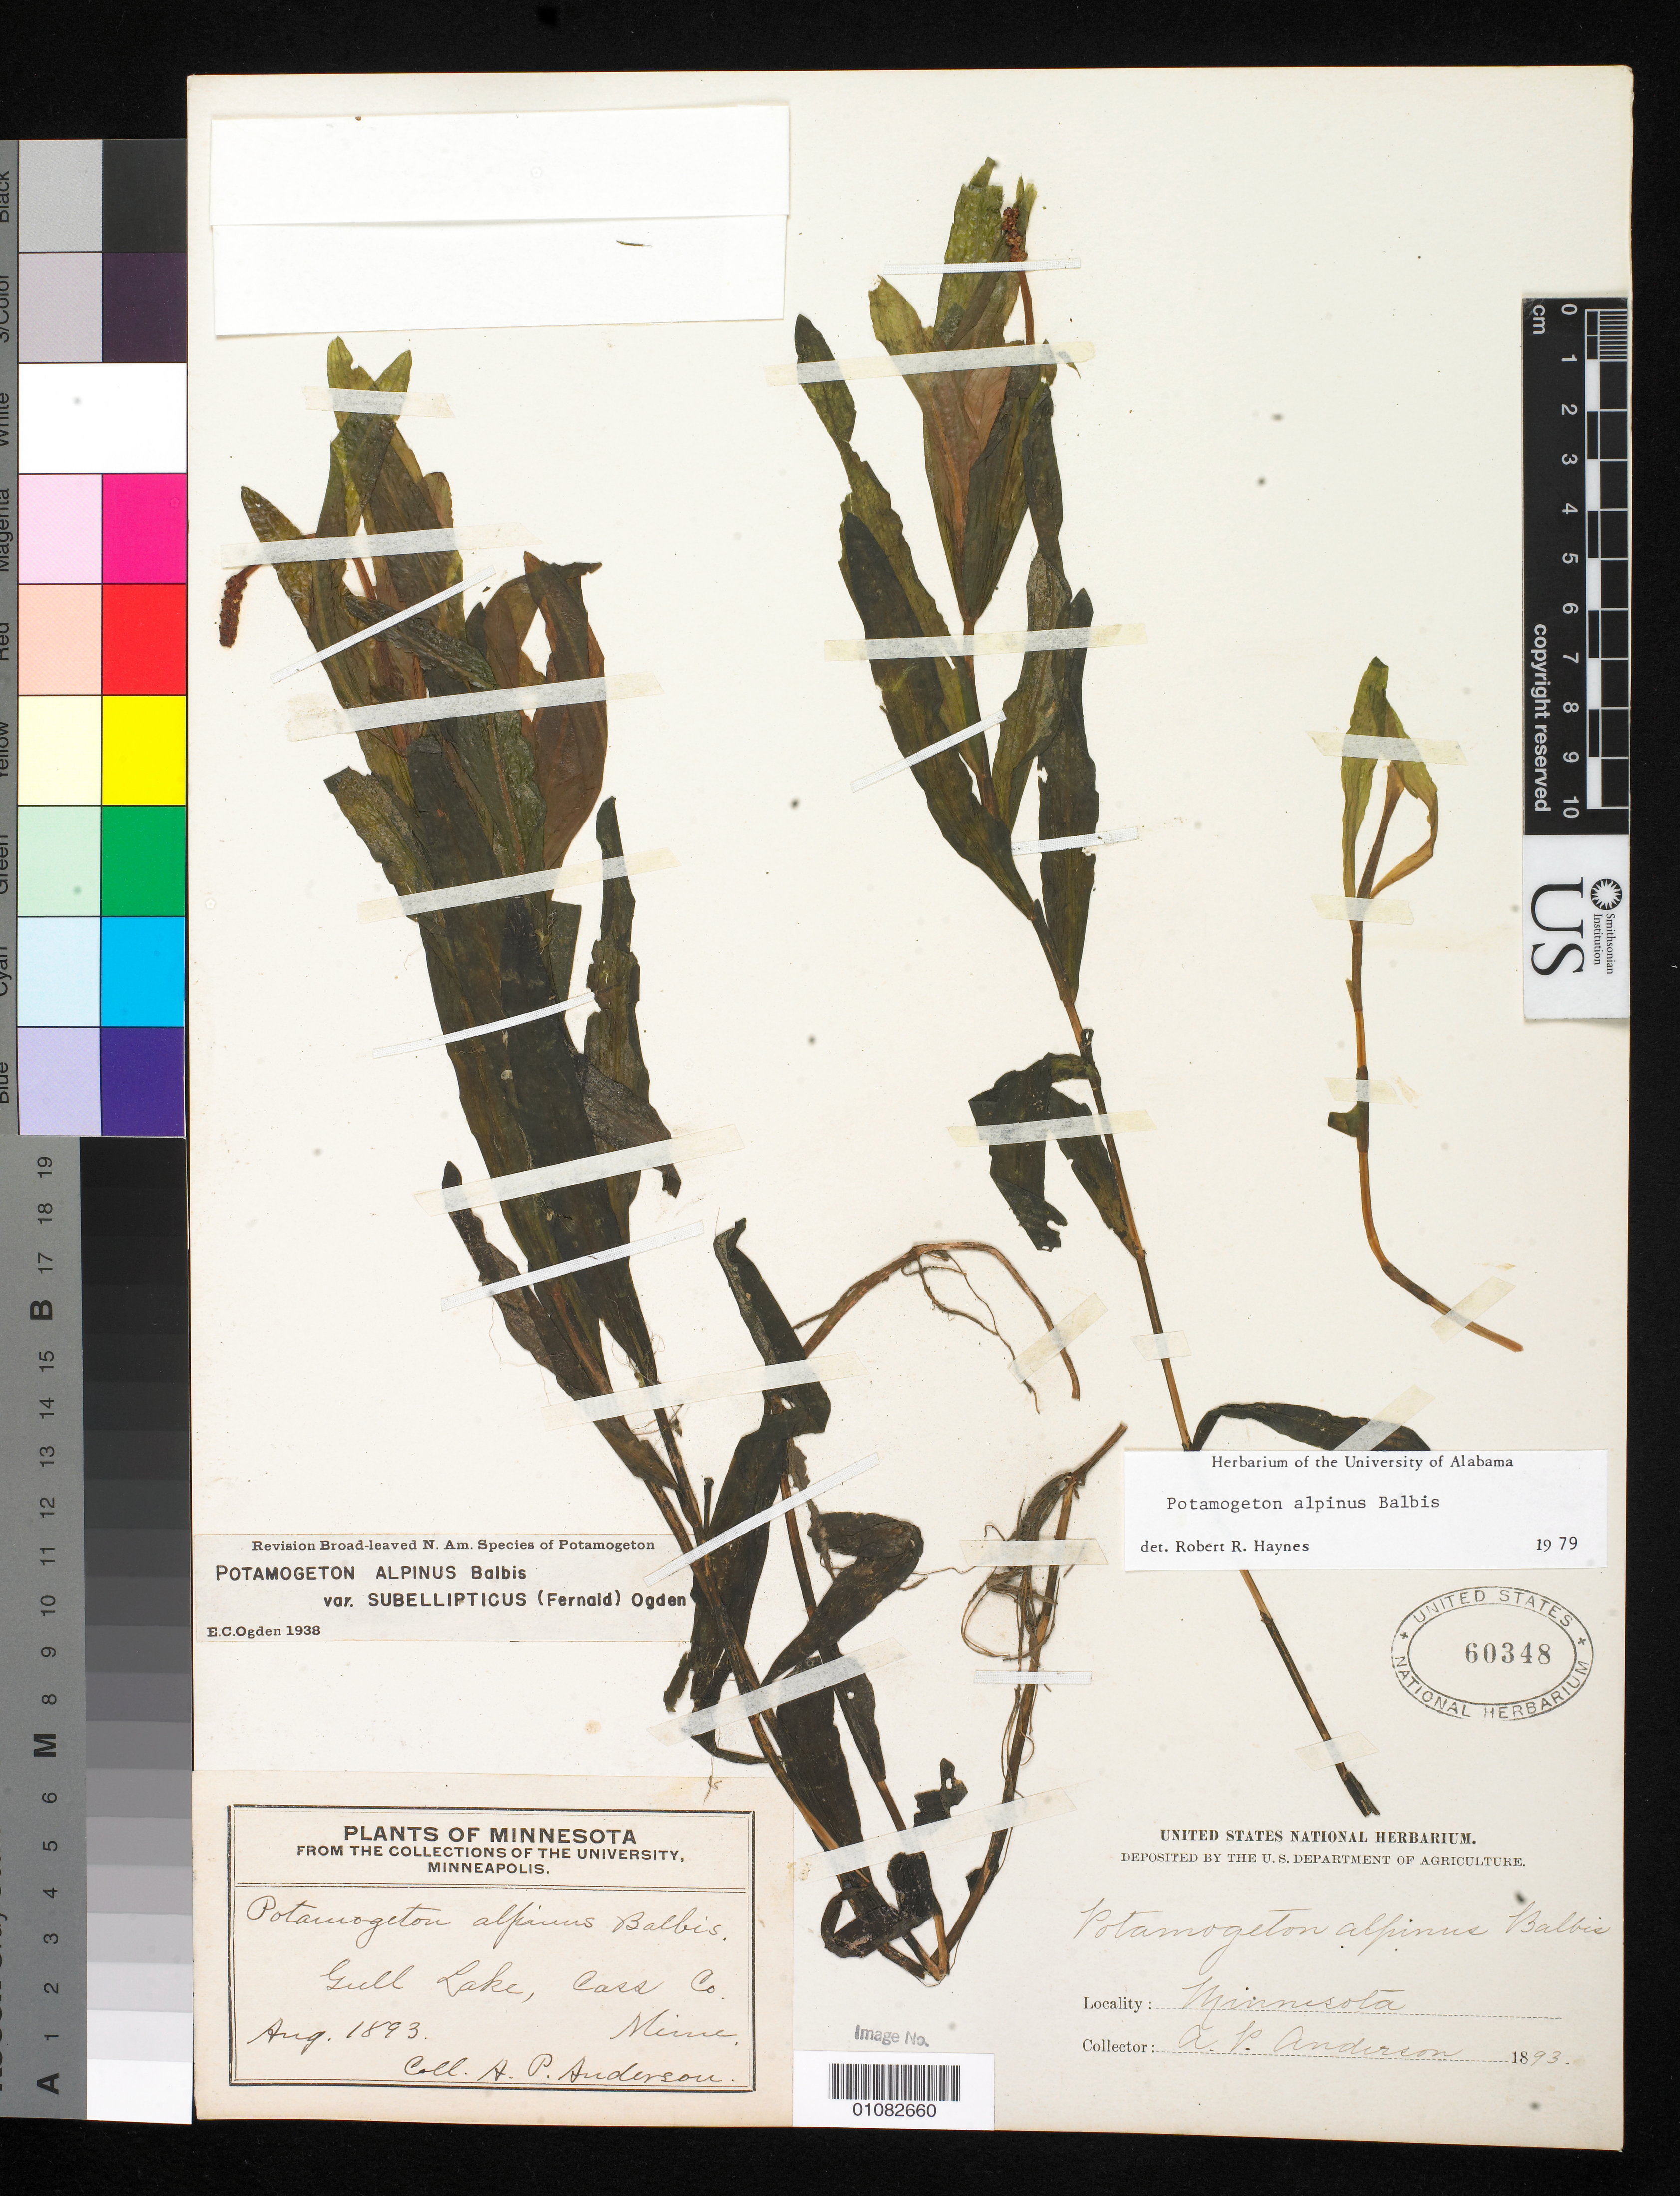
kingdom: Plantae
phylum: Tracheophyta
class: Liliopsida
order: Alismatales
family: Potamogetonaceae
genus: Potamogeton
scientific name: Potamogeton alpinus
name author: Balb.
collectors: A. P. Anderson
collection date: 1893-08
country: United States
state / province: Minnesota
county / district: Cass County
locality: Gull Lake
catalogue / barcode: US 60348